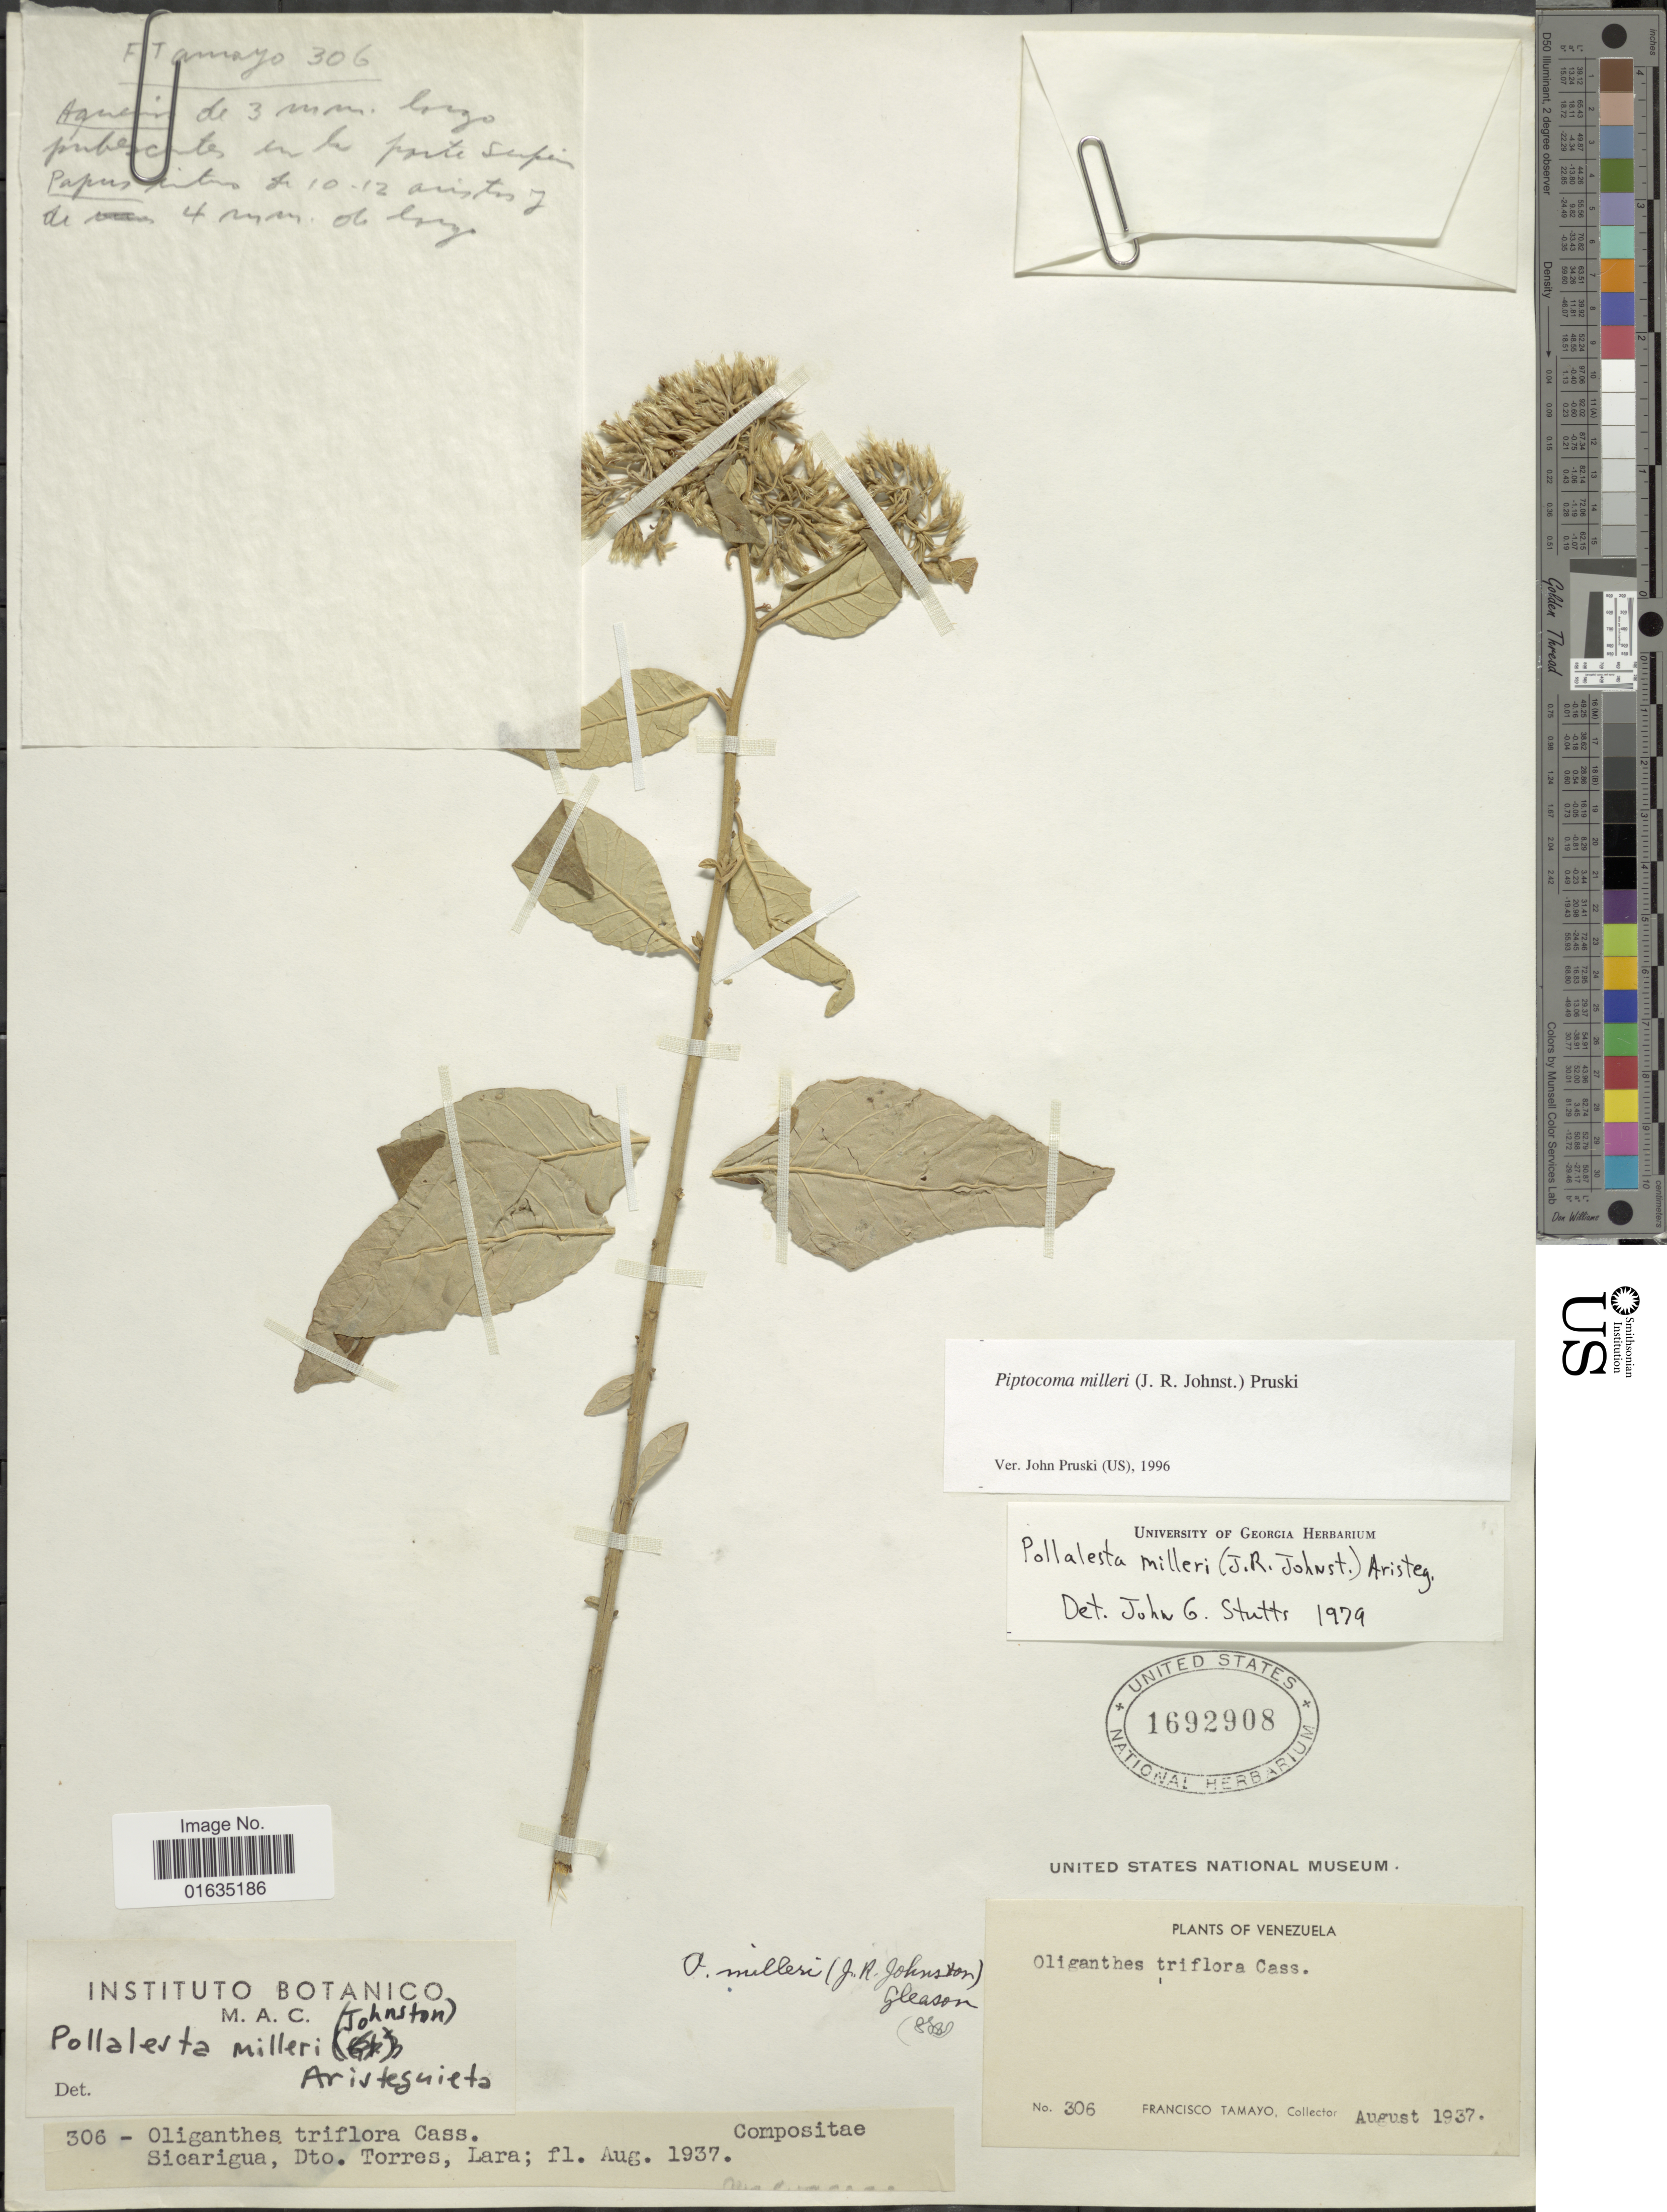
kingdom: Plantae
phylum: Tracheophyta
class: Magnoliopsida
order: Asterales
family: Asteraceae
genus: Piptocoma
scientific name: Piptocoma milleri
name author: (J.R. Johnst.) Pruski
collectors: F. Tamayo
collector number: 306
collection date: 1937-08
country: Venezuela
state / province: Lara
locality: Sicarigua, Dto. Torres, Lara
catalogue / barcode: US 1692908